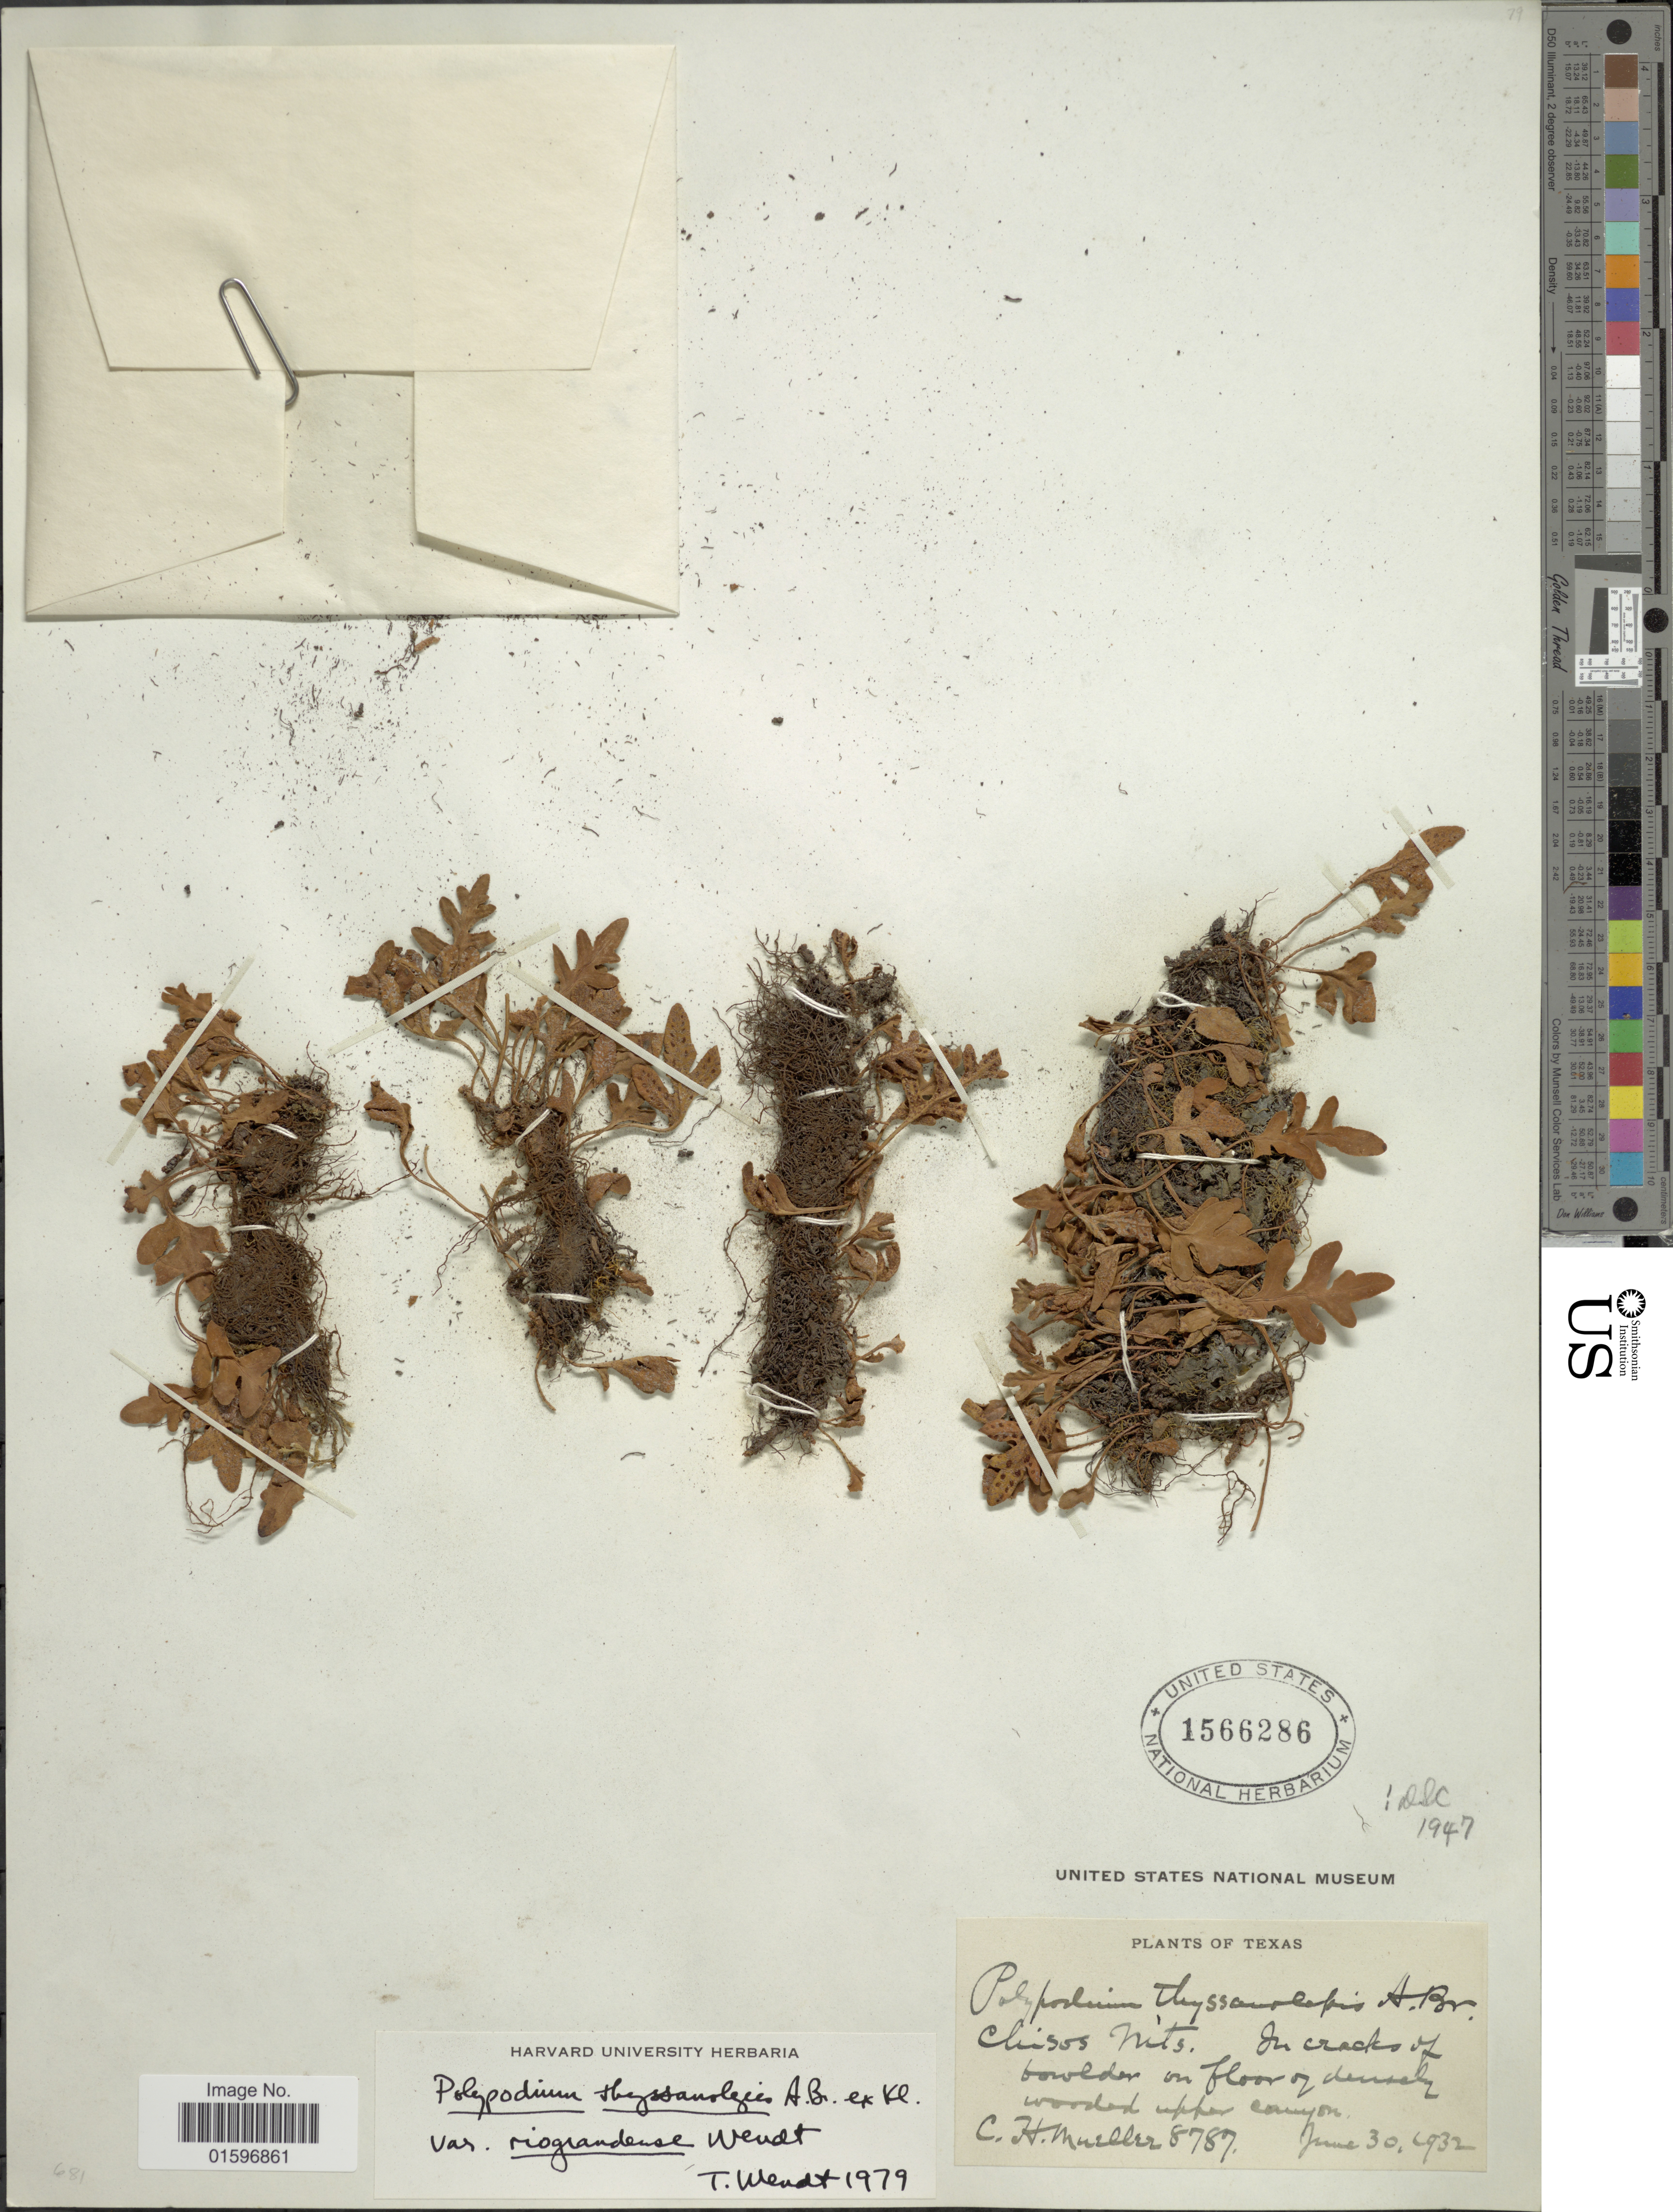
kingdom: Plantae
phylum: Tracheophyta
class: Polypodiopsida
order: Polypodiales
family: Polypodiaceae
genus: Pleopeltis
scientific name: Pleopeltis thyssanolepis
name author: (A. Braun ex Klotzsch) E.G. Andrews & Windham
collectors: C. H. Mueller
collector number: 8787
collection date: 1932-06-30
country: United States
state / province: Texas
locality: Texas. In cracks of bowlder on floor of densely wooded upper canyon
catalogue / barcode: US 1566286